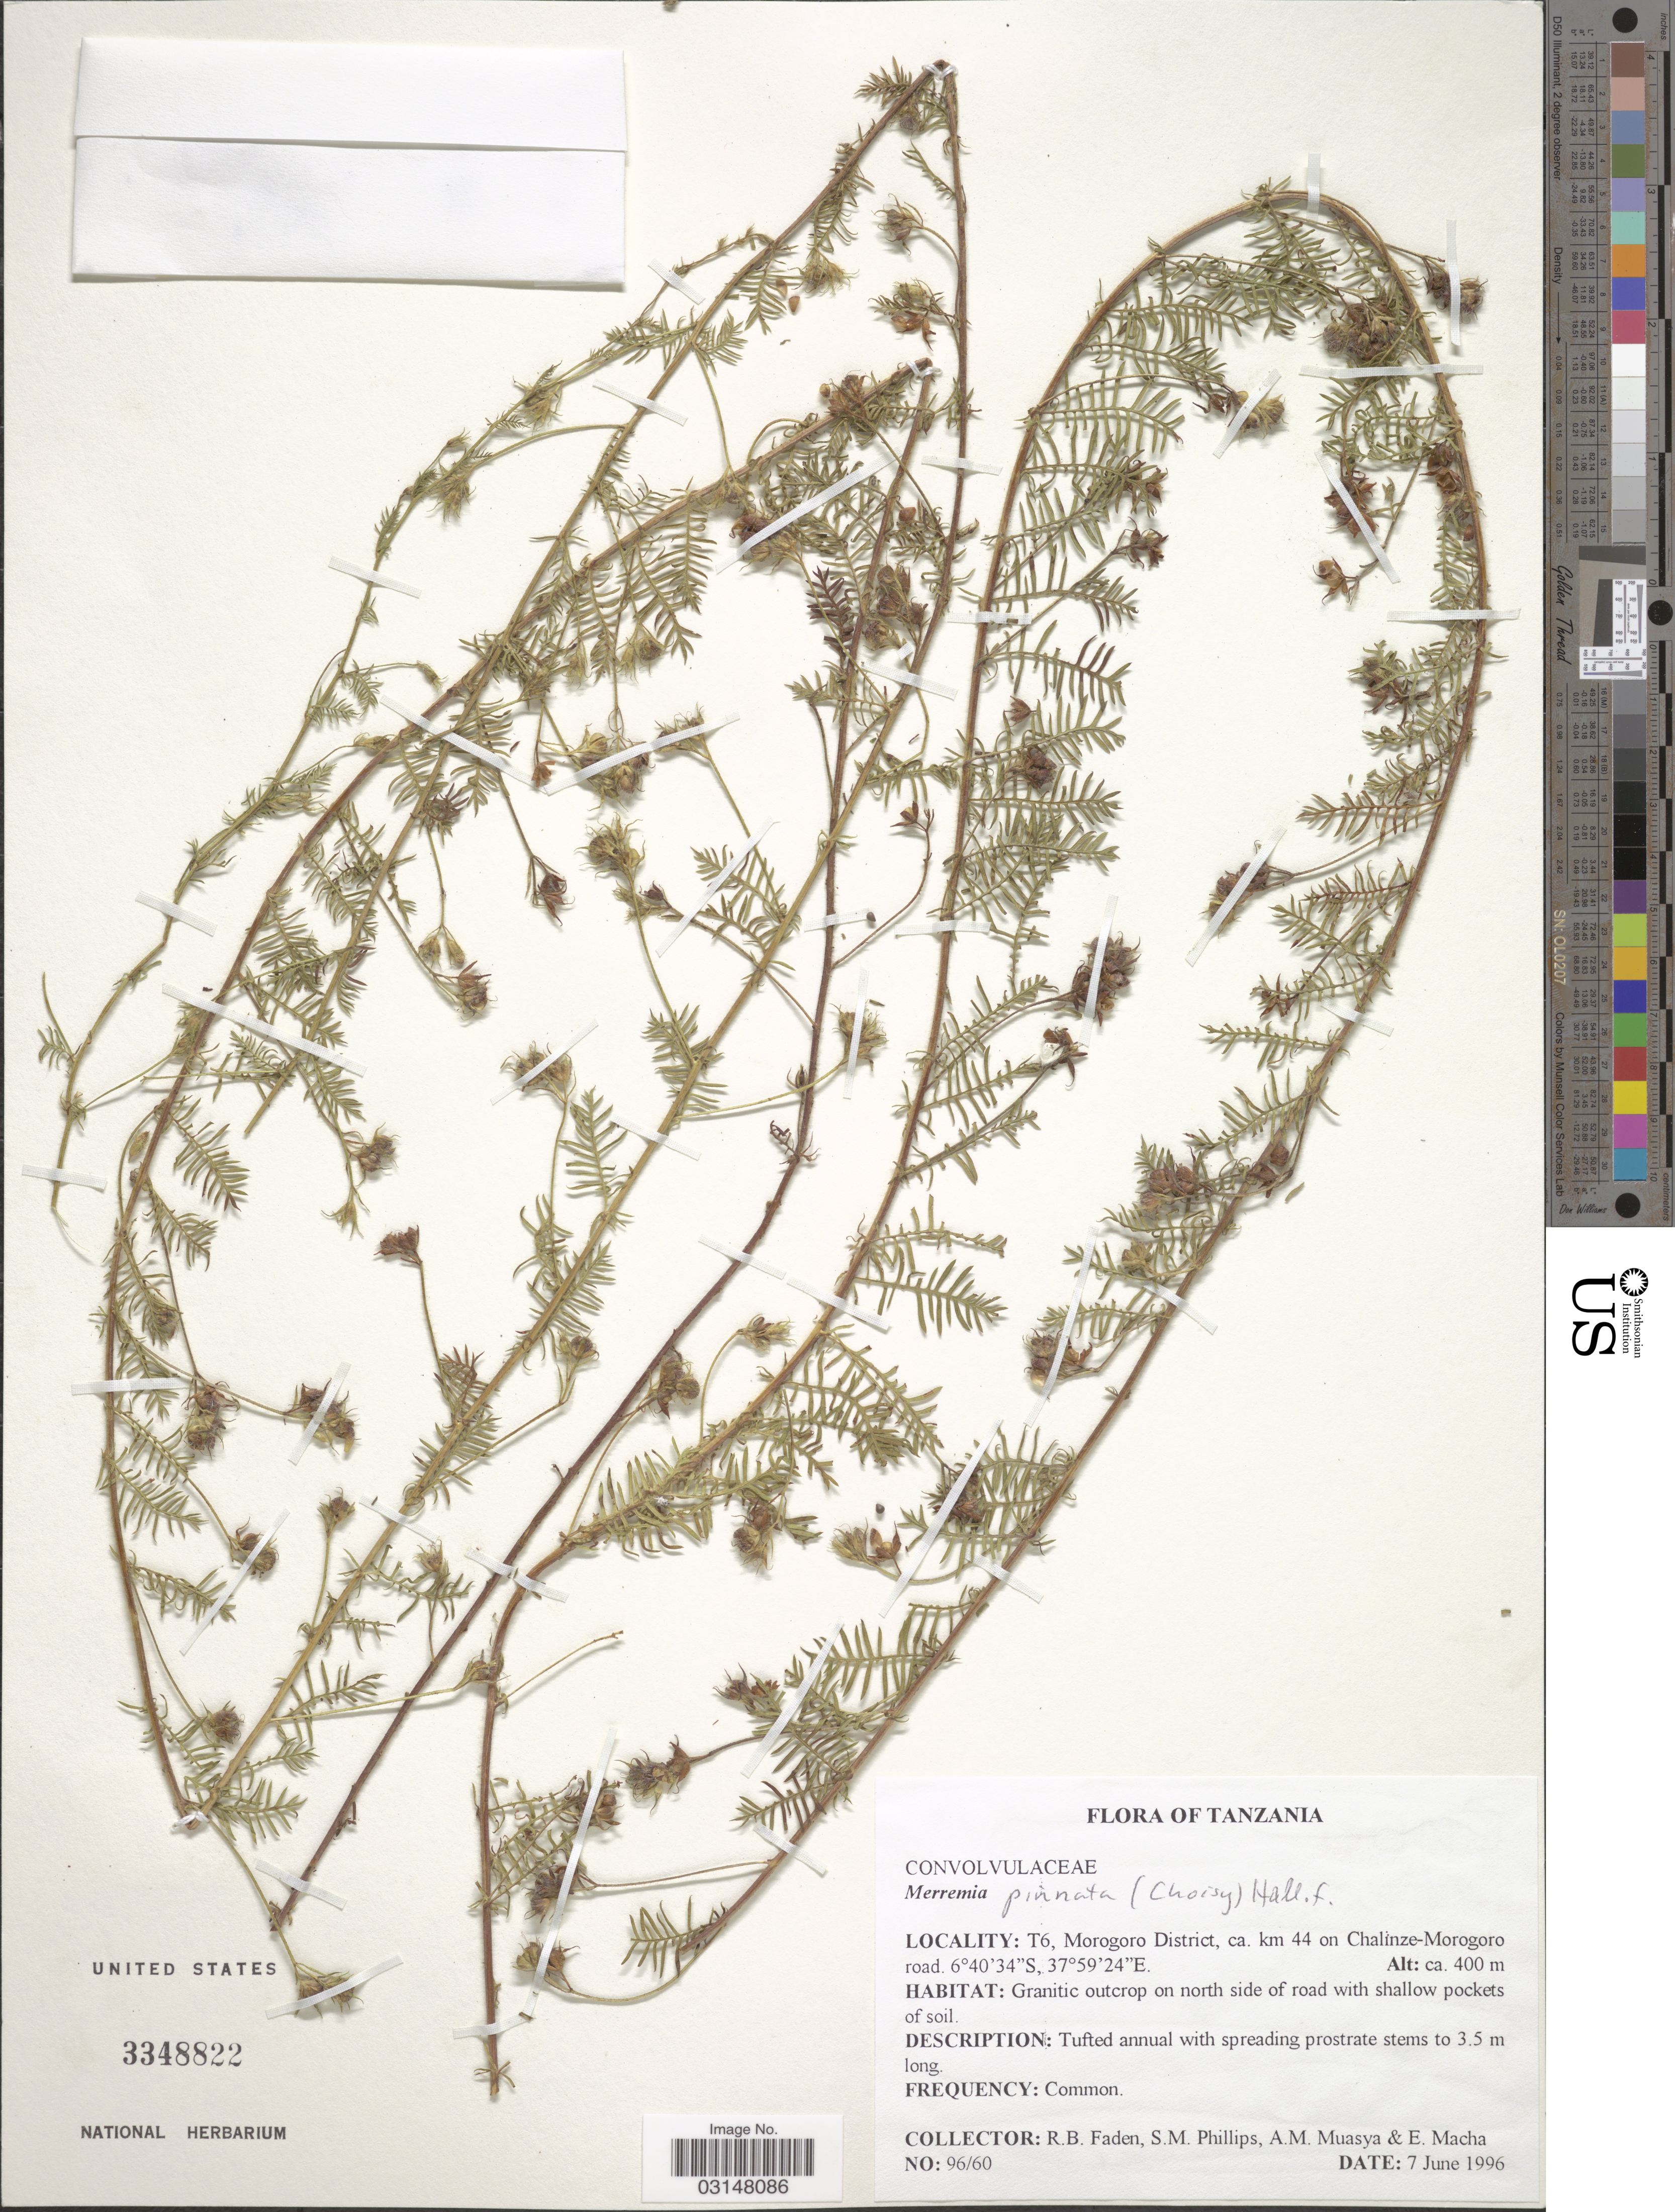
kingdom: Plantae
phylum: Tracheophyta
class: Magnoliopsida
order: Solanales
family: Convolvulaceae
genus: Xenostegia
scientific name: Xenostegia pinnata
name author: (Hochst. ex Choisy) A. R. Simões & Staples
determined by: Strong, Mark T., (BOT), Smithsonian Institution - National Museum of Natural History (UNITED STATES)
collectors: R. B. Faden, S. M. Phillips, A. Muasya & E. Macha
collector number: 96/60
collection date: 1996-06-07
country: Tanzania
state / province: Morogoro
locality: T6, Morogoro District, ca. km 44 on Chalinze-Morogoro road.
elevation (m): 400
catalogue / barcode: US 3348822